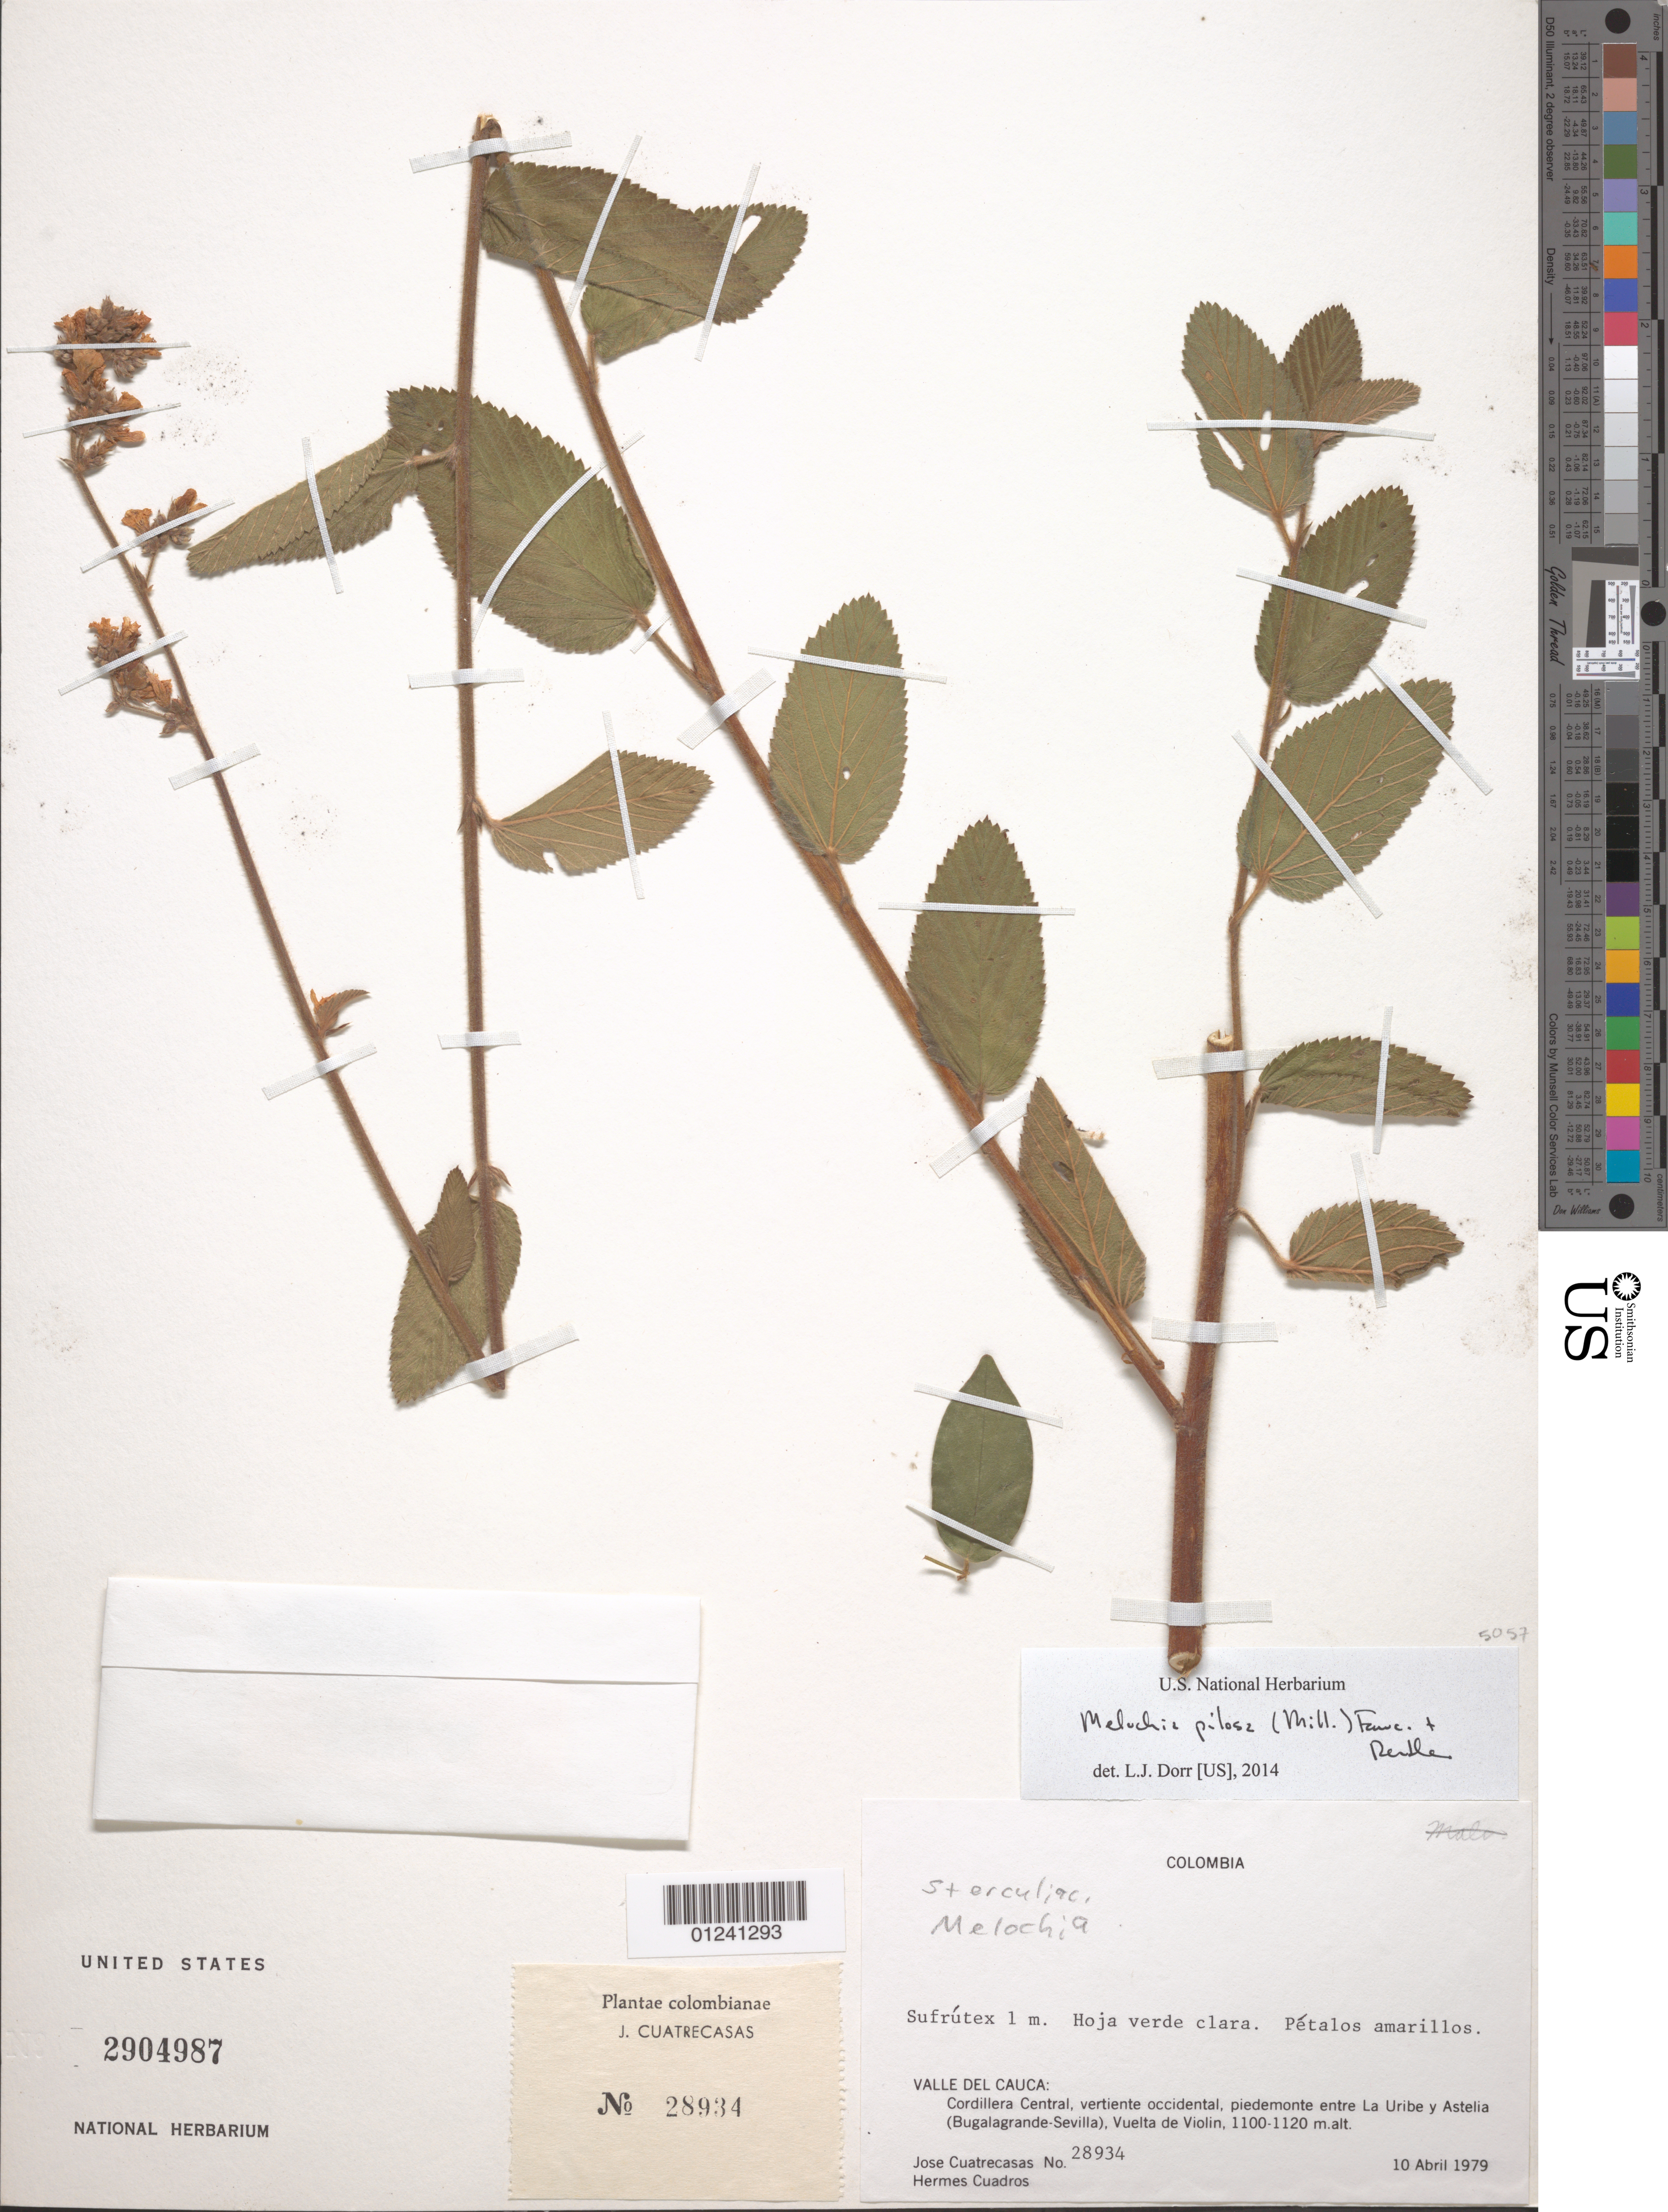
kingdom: Plantae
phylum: Tracheophyta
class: Magnoliopsida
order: Malvales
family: Malvaceae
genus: Melochia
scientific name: Melochia pilosa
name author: (Mill.) Fawc. & Rendle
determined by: Dorr, L. J., (BOT), Smithsonian Institution - National Museum of Natural History (UNITED STATES)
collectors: J. Cuatrecasas & H. Cuadros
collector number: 28934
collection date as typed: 10 Apr 1979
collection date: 1979-04-10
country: Colombia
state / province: Valle del Cauca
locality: Cordillera Central, Vertiente Occidental, piedemonte entre La Uribe y Astelia (Buglagrande-Sevilla), Vuelta de violin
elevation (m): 1100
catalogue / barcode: US 2904987